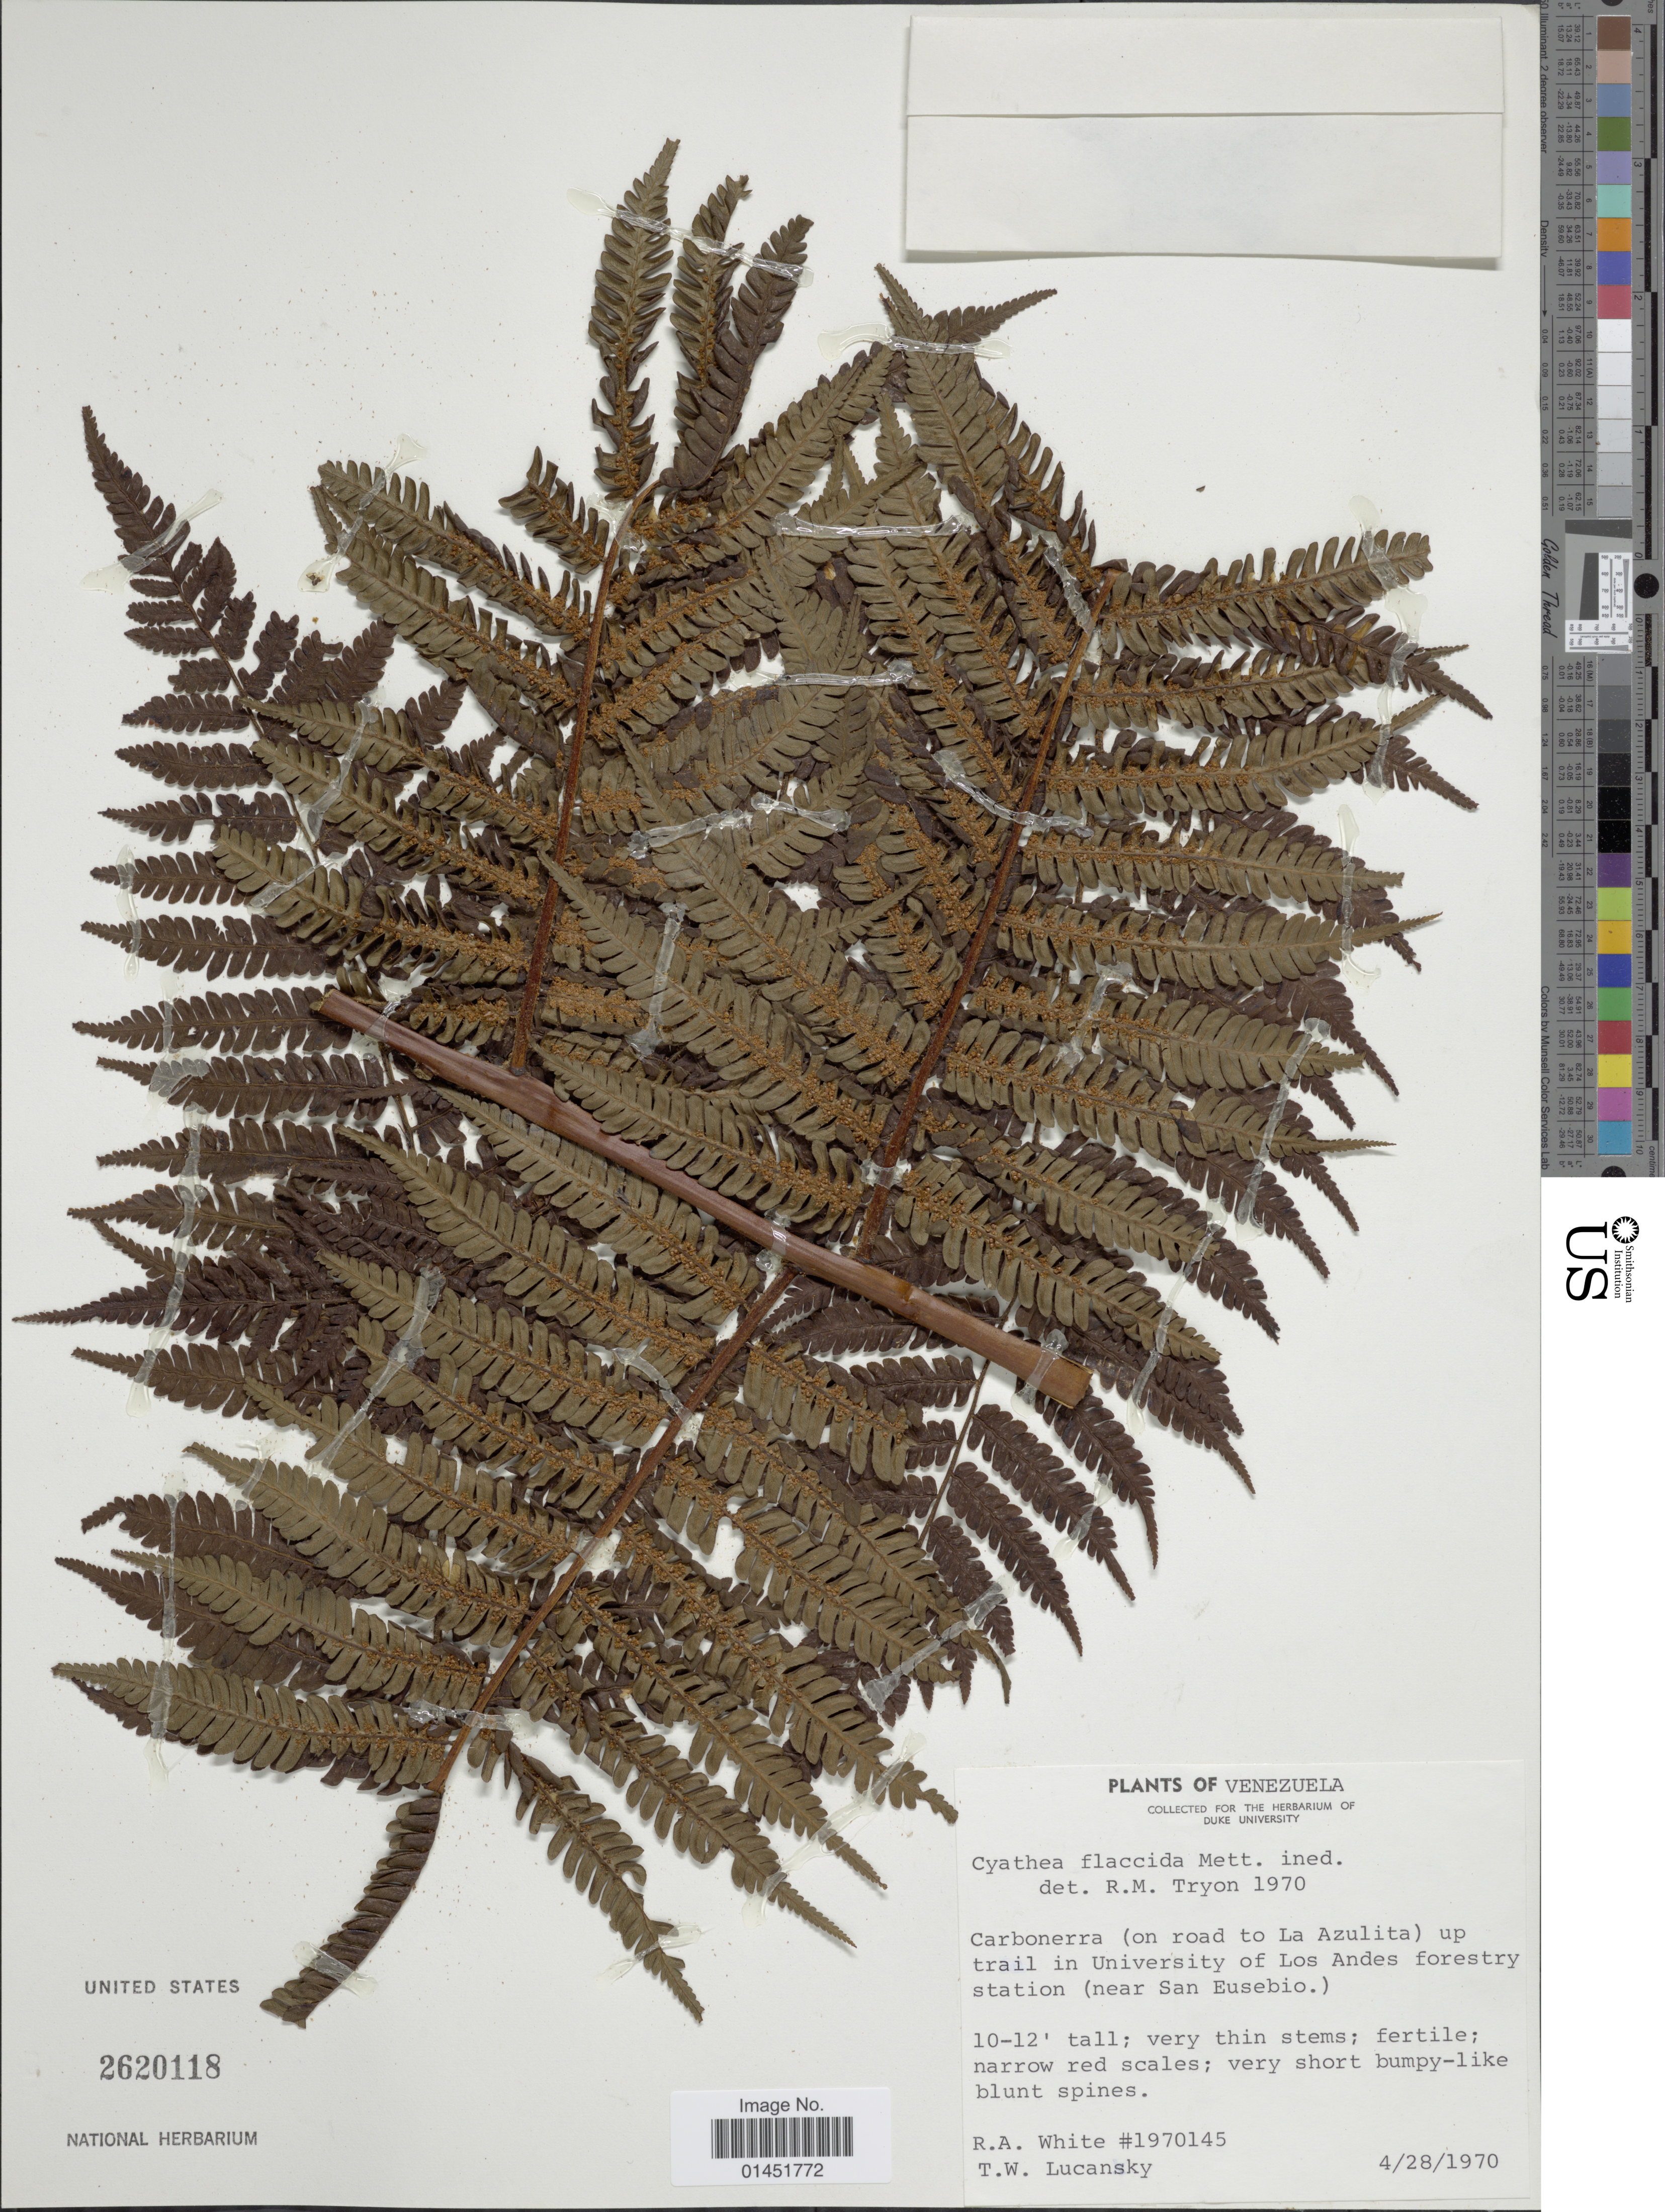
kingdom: Plantae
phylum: Tracheophyta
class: Polypodiopsida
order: Cyatheales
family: Cyatheaceae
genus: Cyathea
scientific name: Cyathea fulva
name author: (M. Martens & Galeotti) Fée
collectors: R. A. White & T. Lucansky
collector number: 1970145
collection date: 1970-04-28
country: Venezuela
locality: Carbonerra (on road to la Azulita) up trail in University of Los Andes forestry station (near San Eusebio)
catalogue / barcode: US 2620118